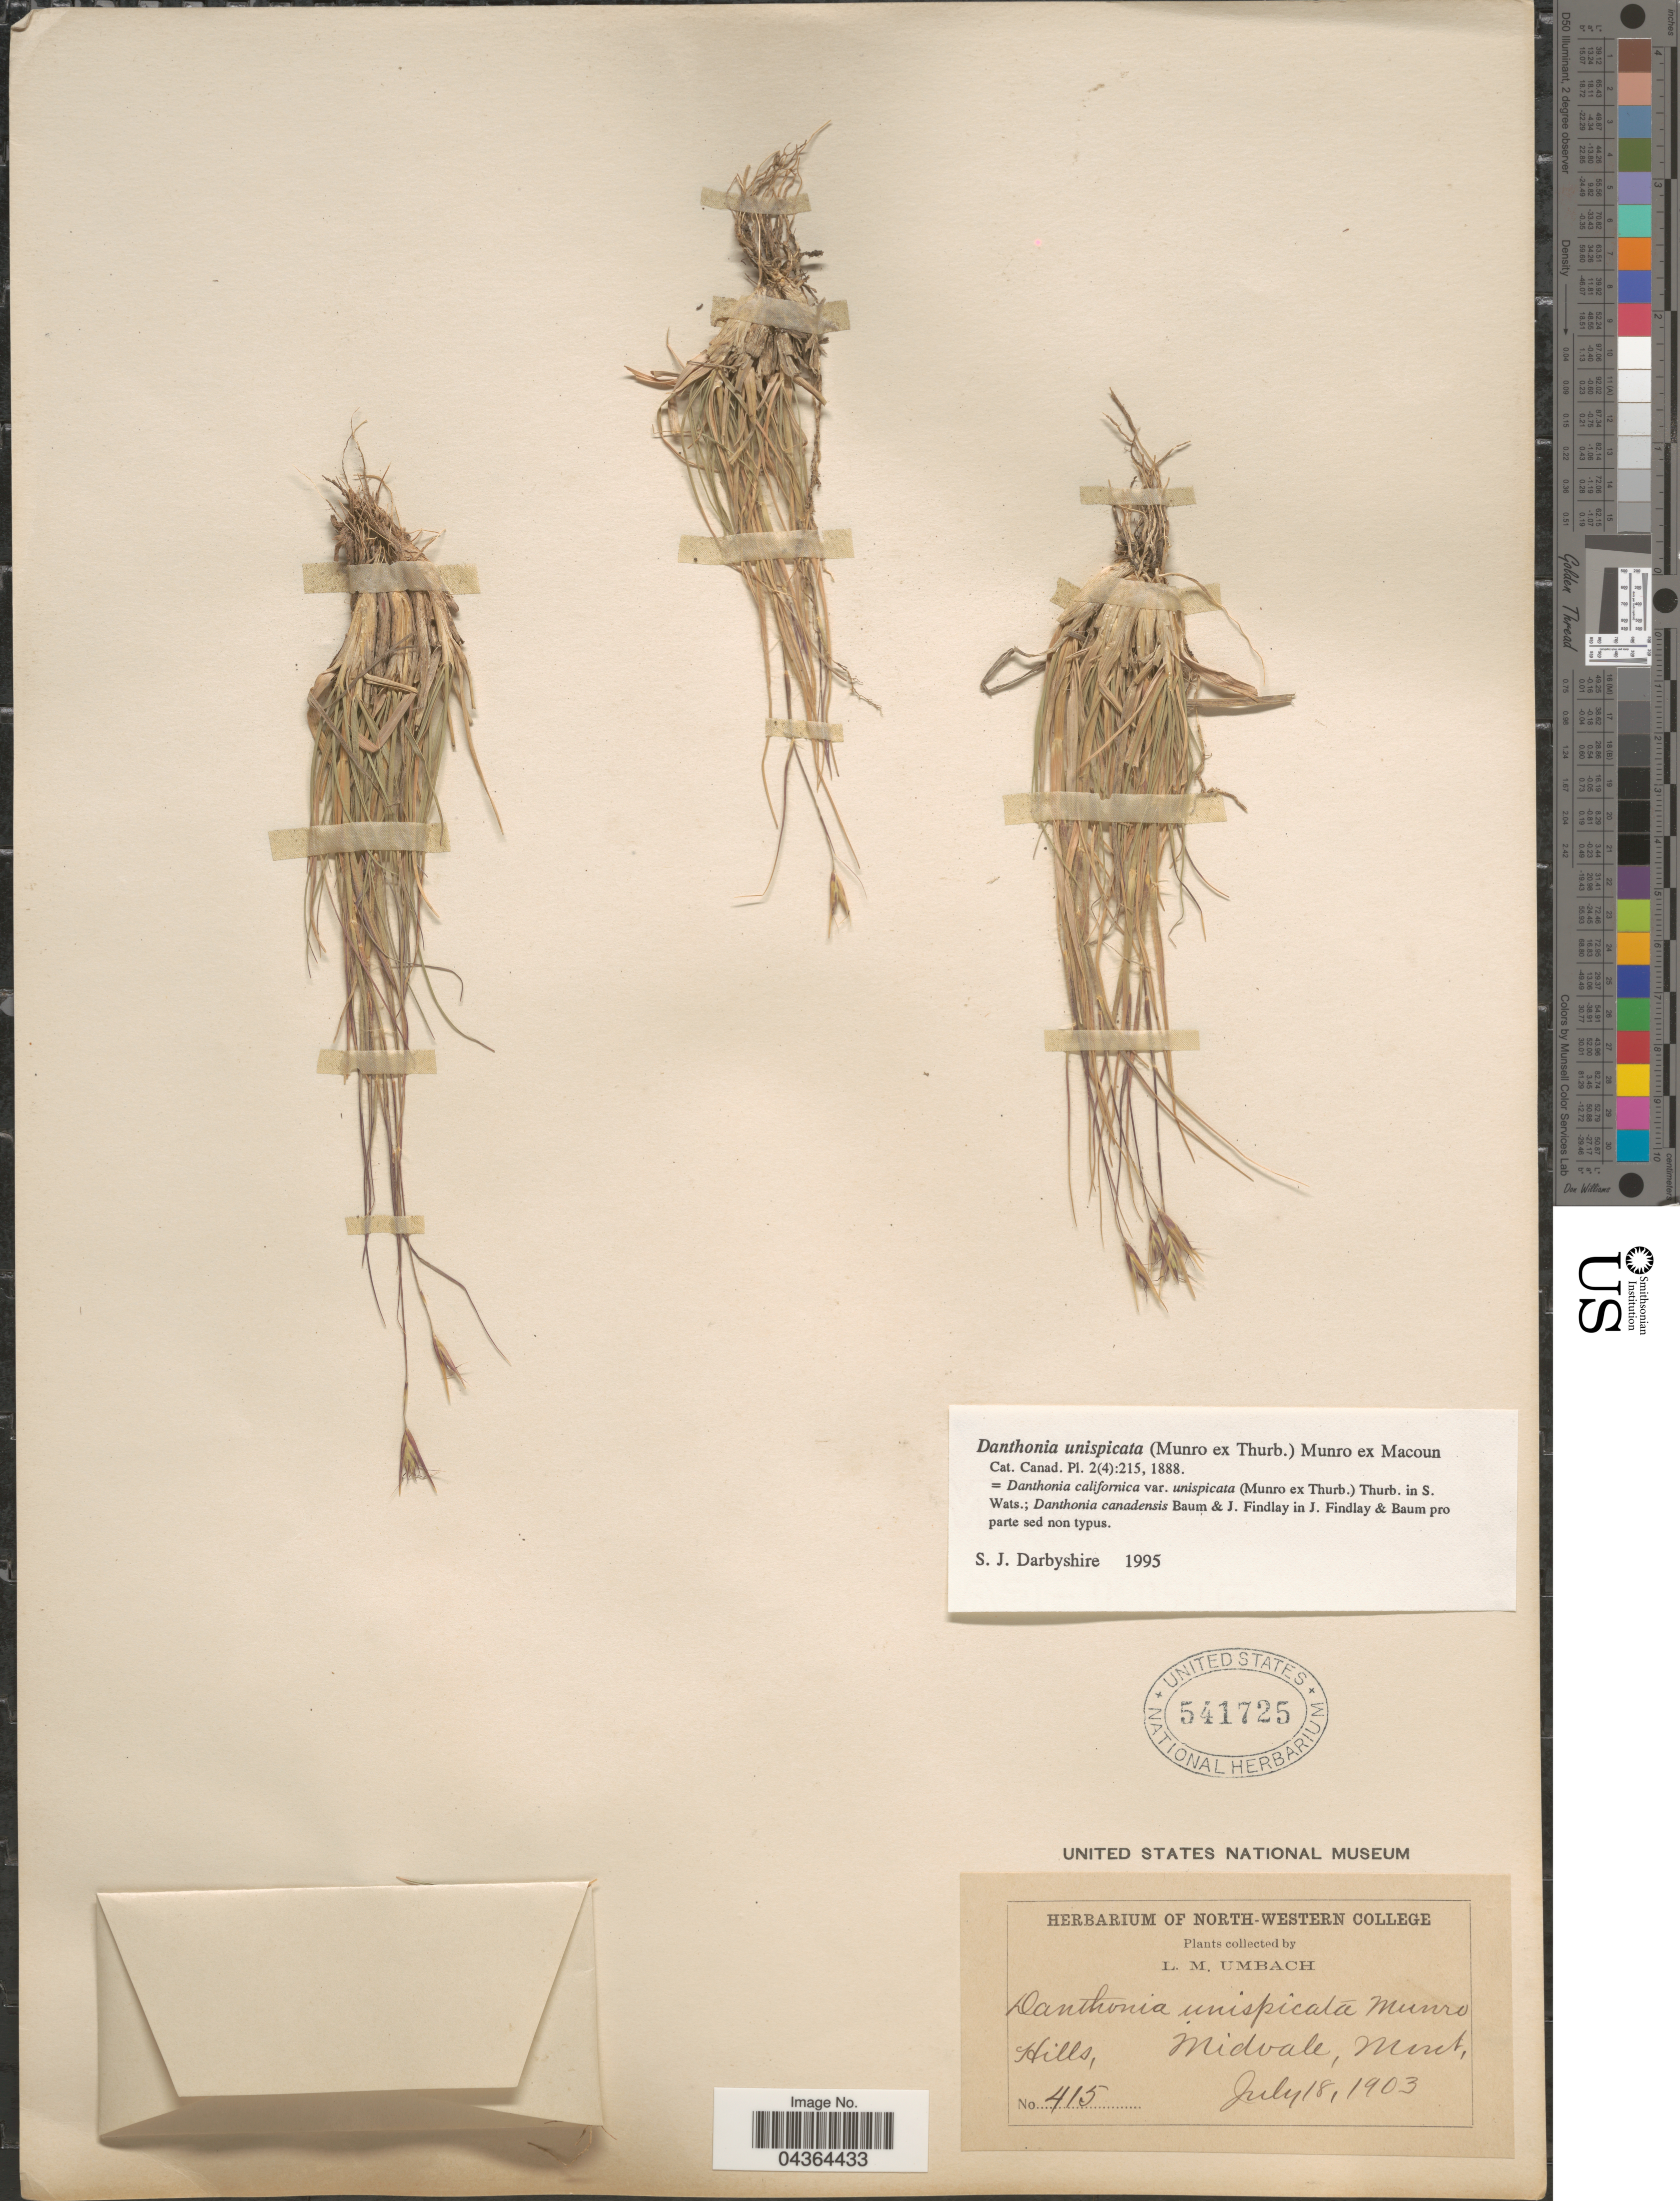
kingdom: Plantae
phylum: Tracheophyta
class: Liliopsida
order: Poales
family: Poaceae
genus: Danthonia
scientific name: Danthonia unispicata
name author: (Thurb.) Munro ex Macoun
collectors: L. M. Umbach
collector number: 415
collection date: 1903-07-18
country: United States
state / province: Montana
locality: Hills, Midvale.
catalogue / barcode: US 541725